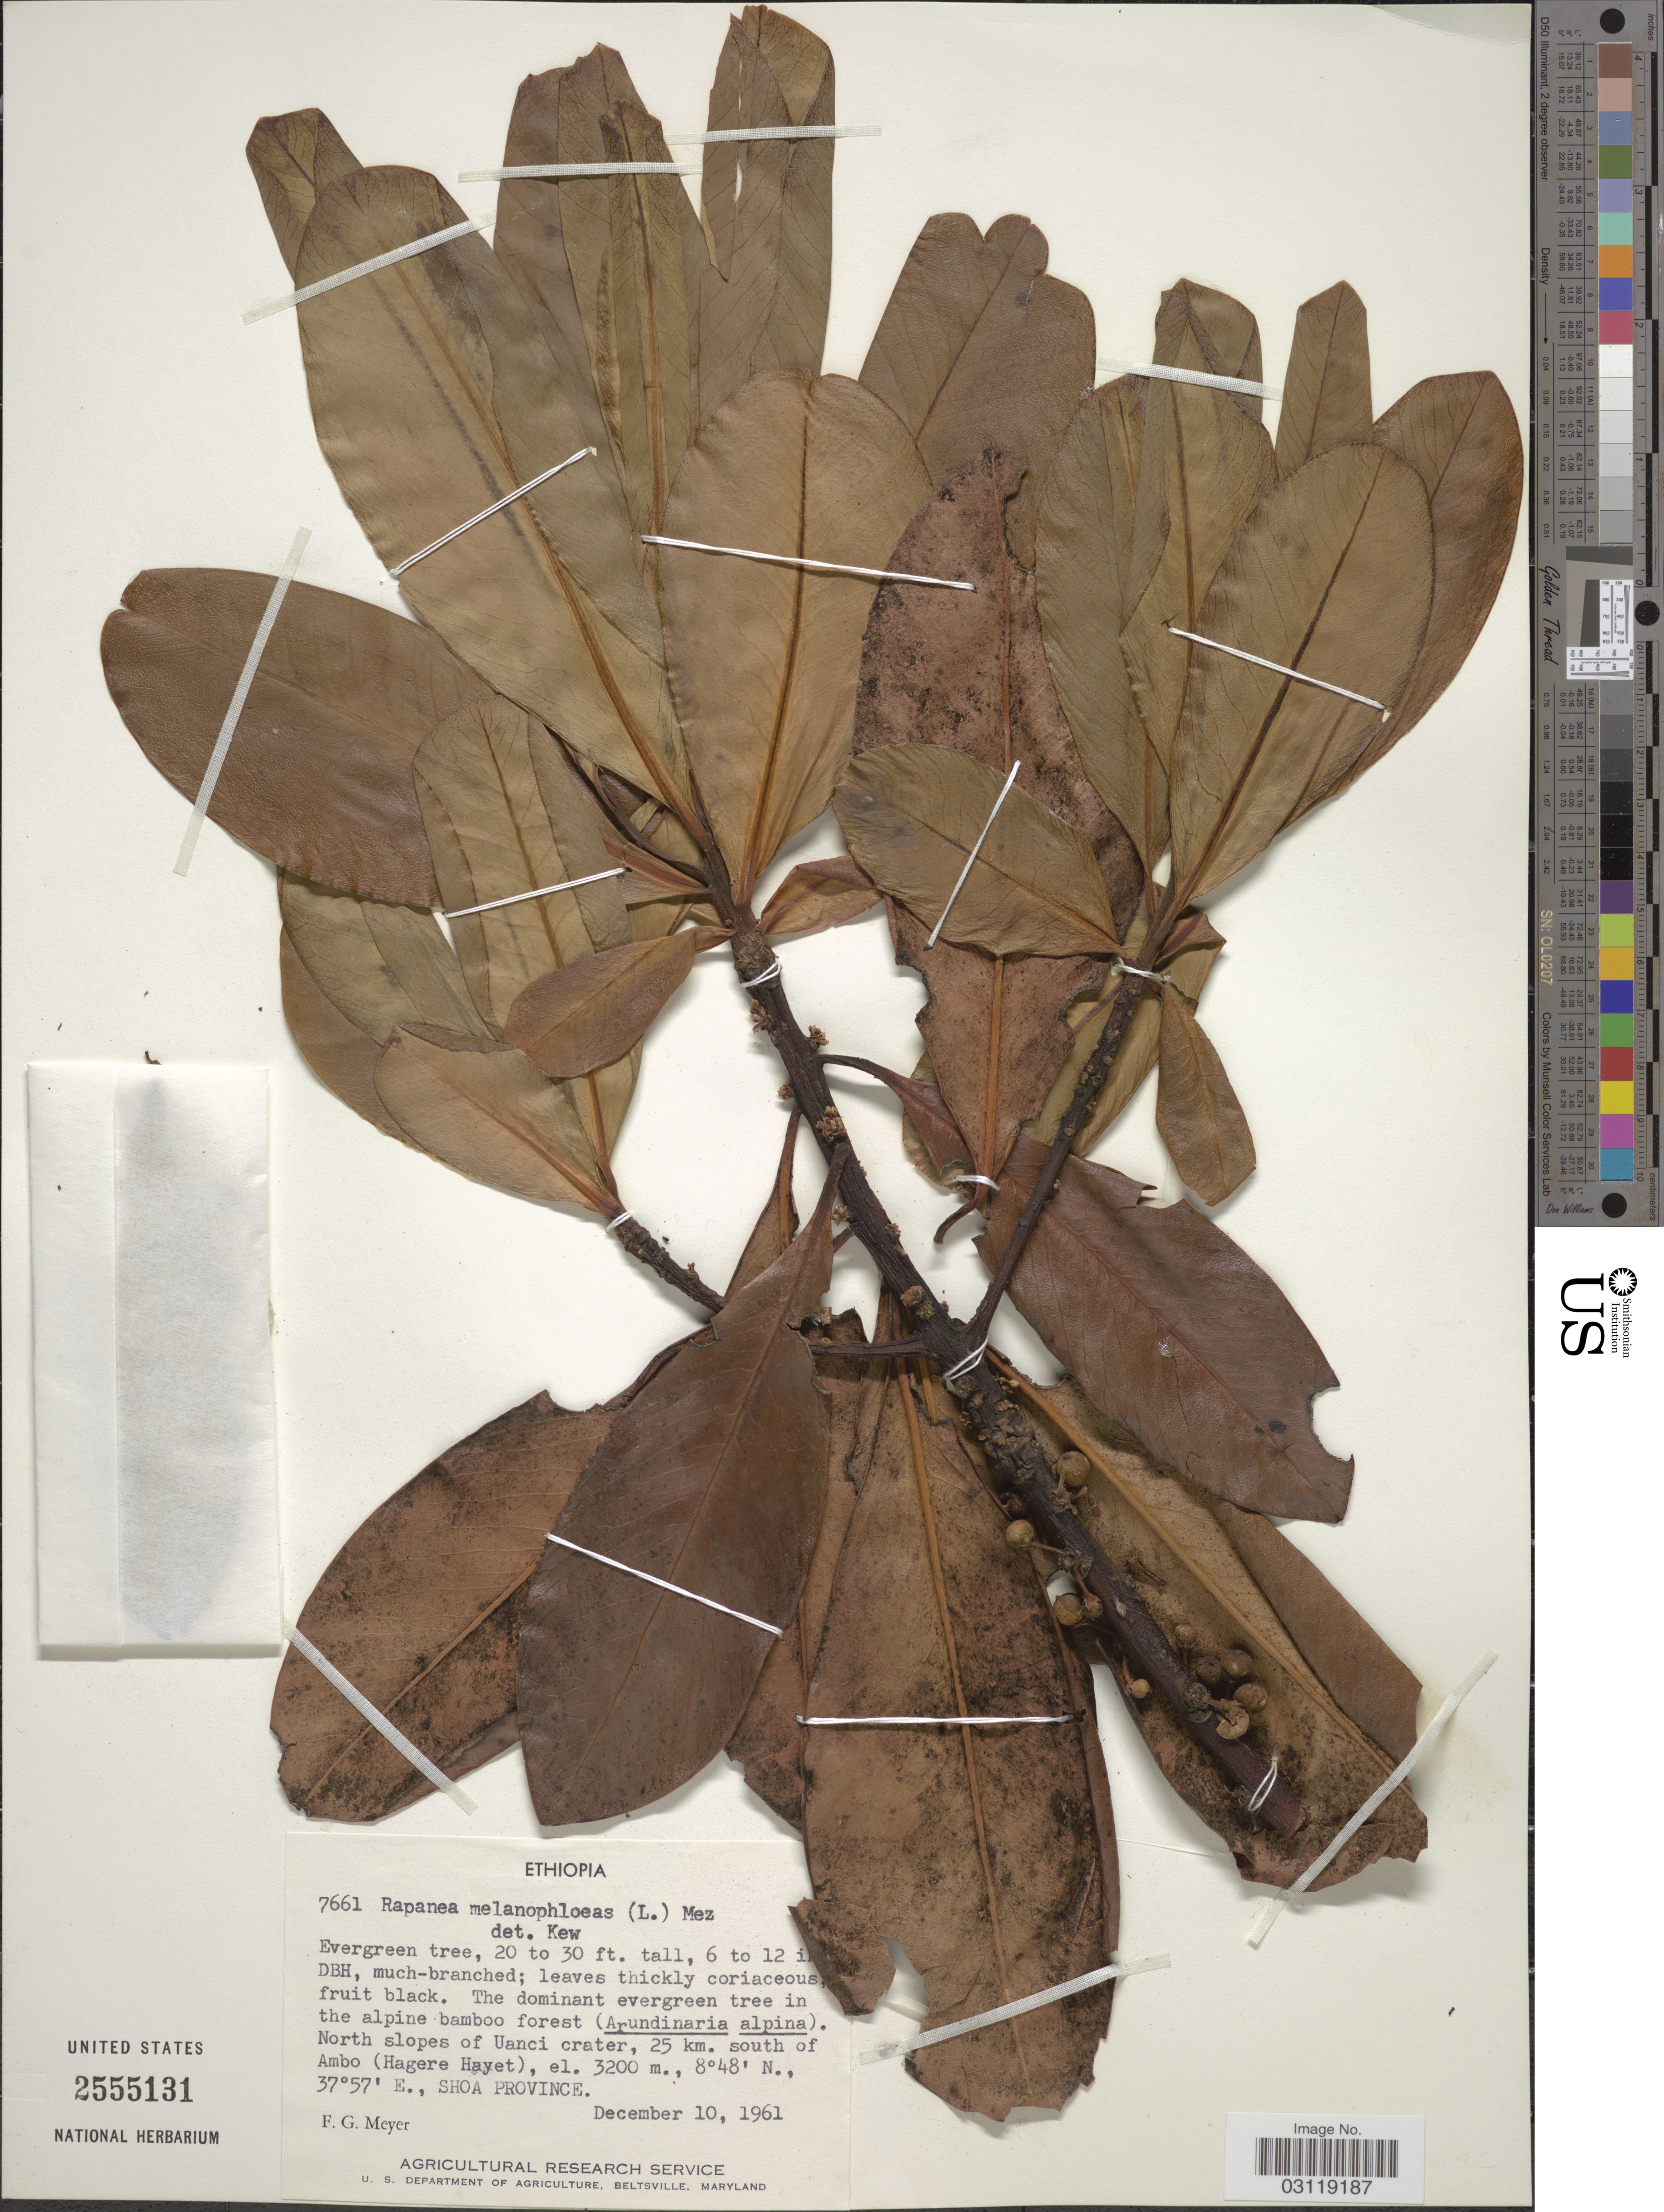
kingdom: Plantae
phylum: Tracheophyta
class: Magnoliopsida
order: Ericales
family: Primulaceae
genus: Rapanea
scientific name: Rapanea melanophloeos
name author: (L.) Mez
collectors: F. G. Meyer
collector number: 7661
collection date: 1961-12-10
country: Ethiopia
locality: North slopes of Uanci crater, 25 km. south of Ambo (Hagere Hayet), Shoa Province.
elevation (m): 3200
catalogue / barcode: US 2555131